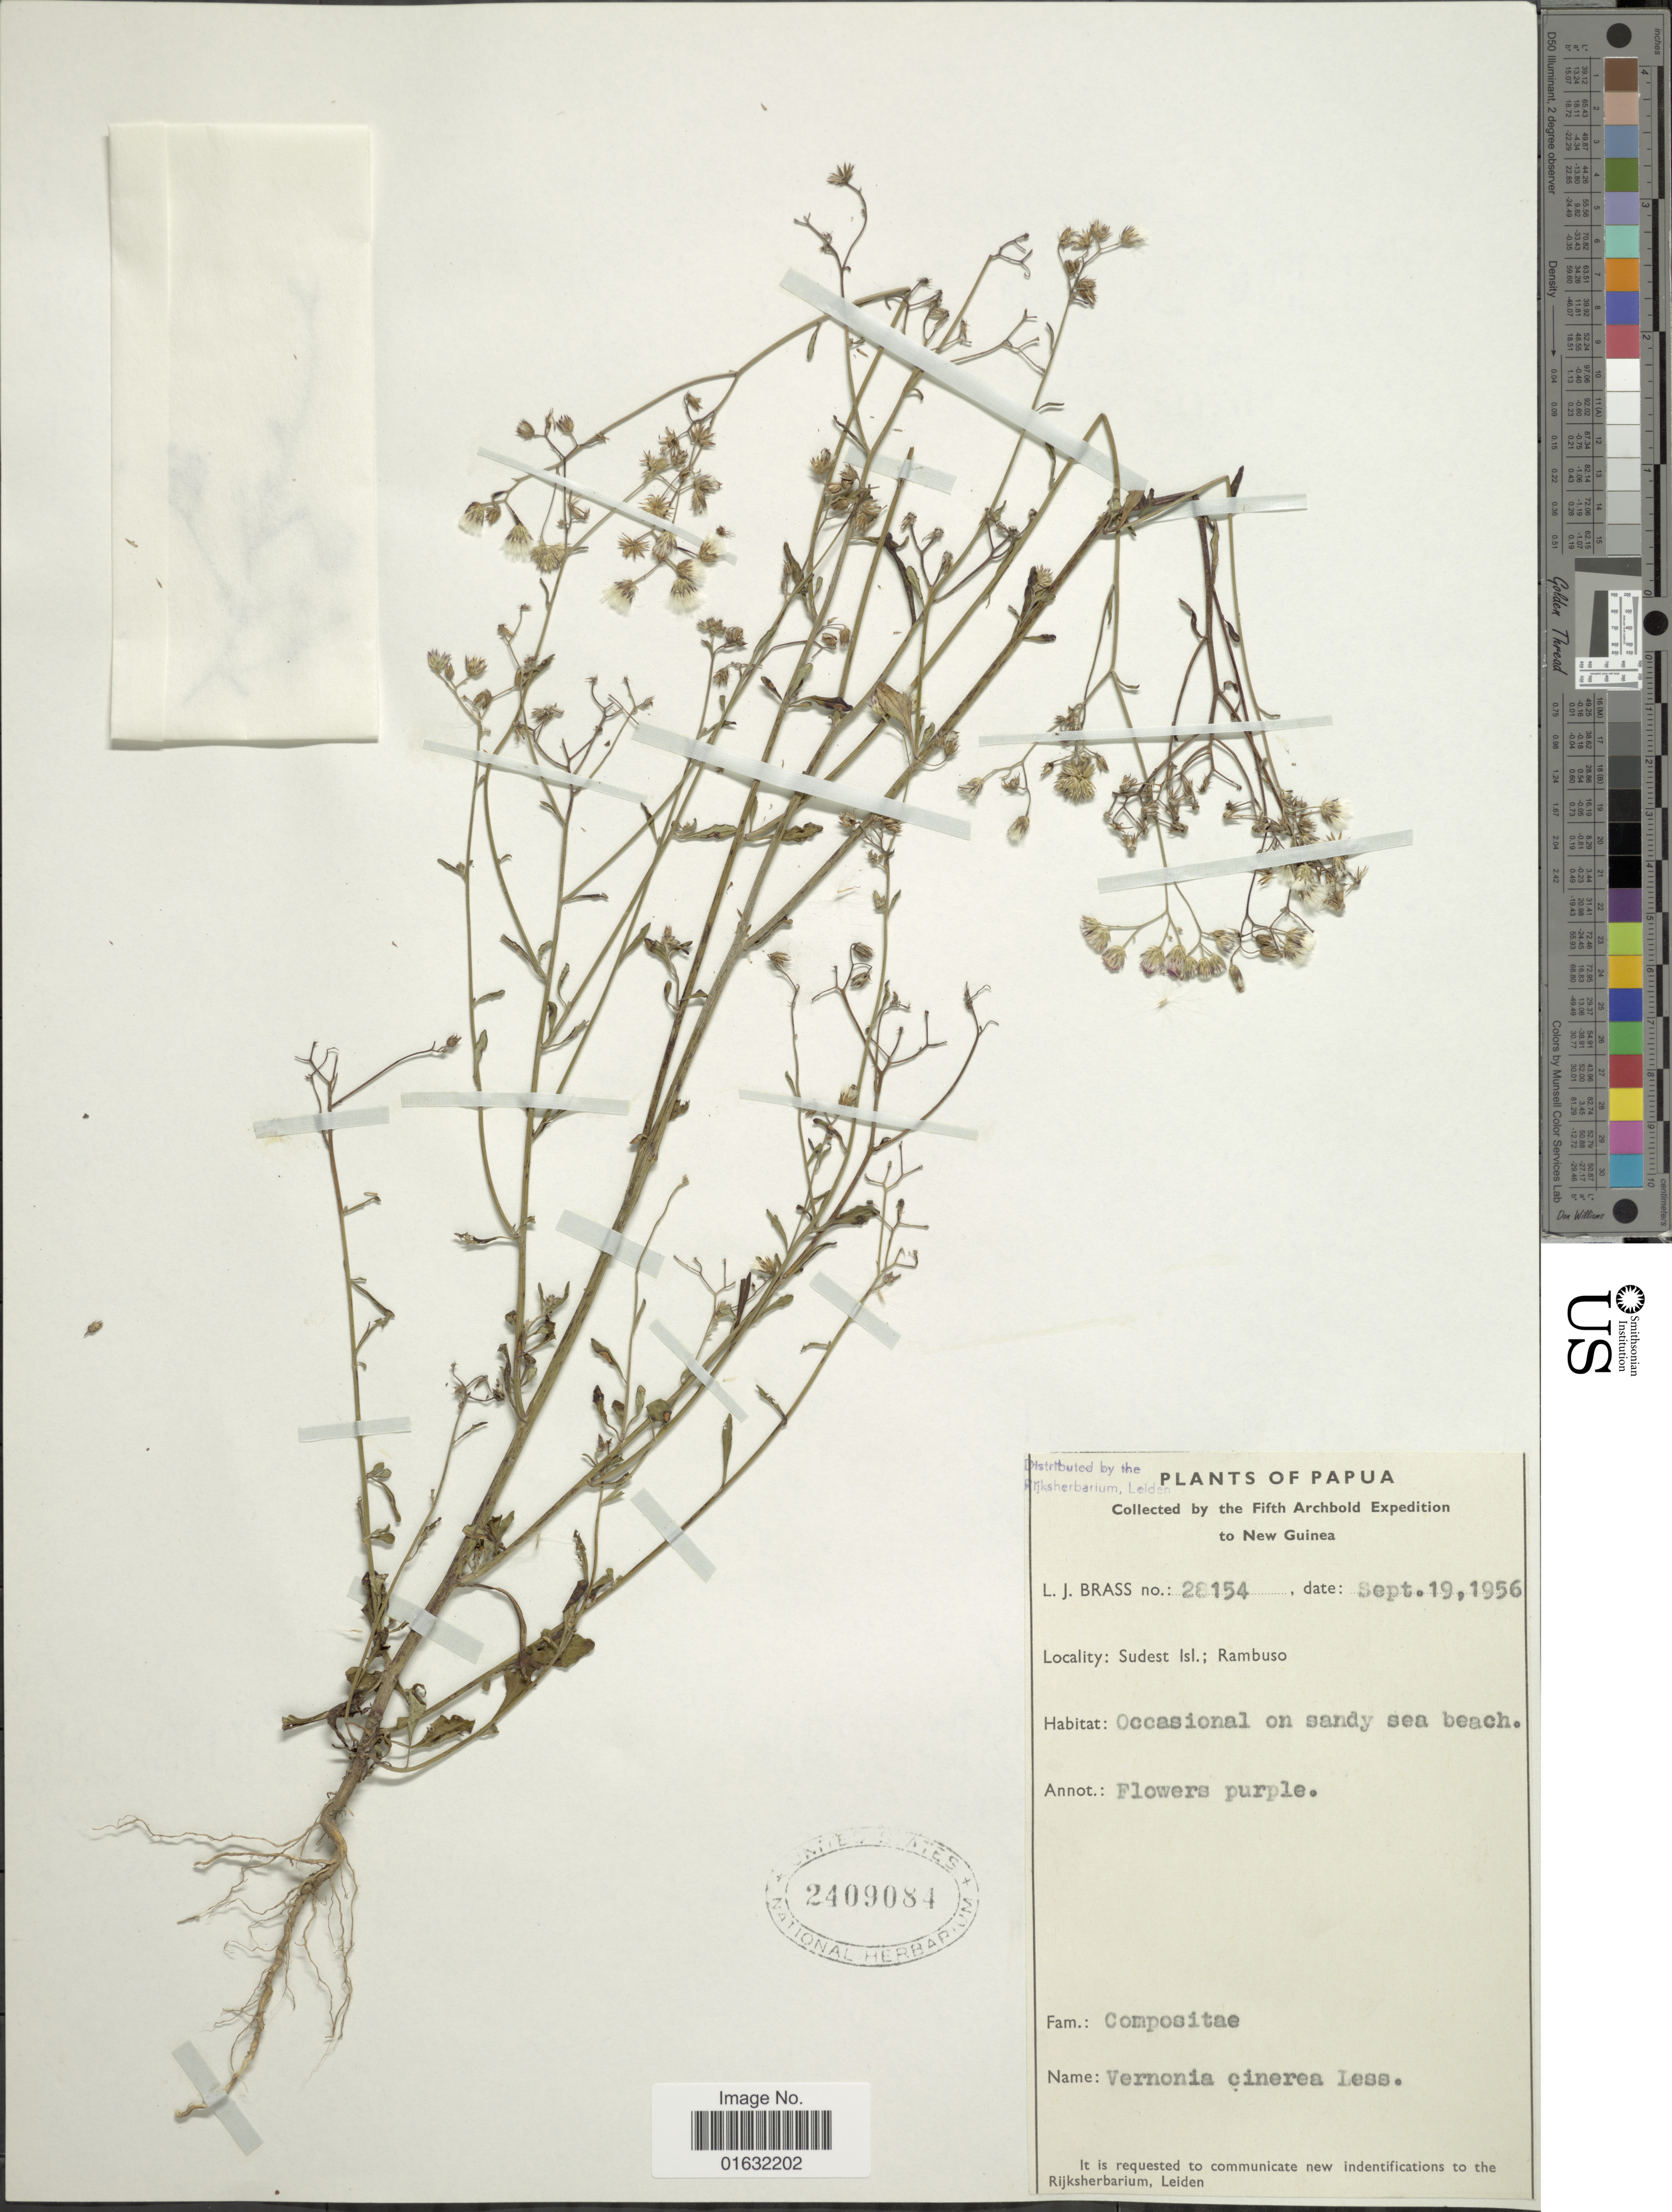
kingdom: Plantae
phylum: Tracheophyta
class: Magnoliopsida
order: Asterales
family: Asteraceae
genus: Cyanthillium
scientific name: Cyanthillium cinereum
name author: (L.) H. Rob.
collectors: L. J. Brass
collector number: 28154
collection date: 1956-09-19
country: Papua New Guinea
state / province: Milne Bay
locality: Sudest Isl., Rambuso, Papua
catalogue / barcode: US 2409084